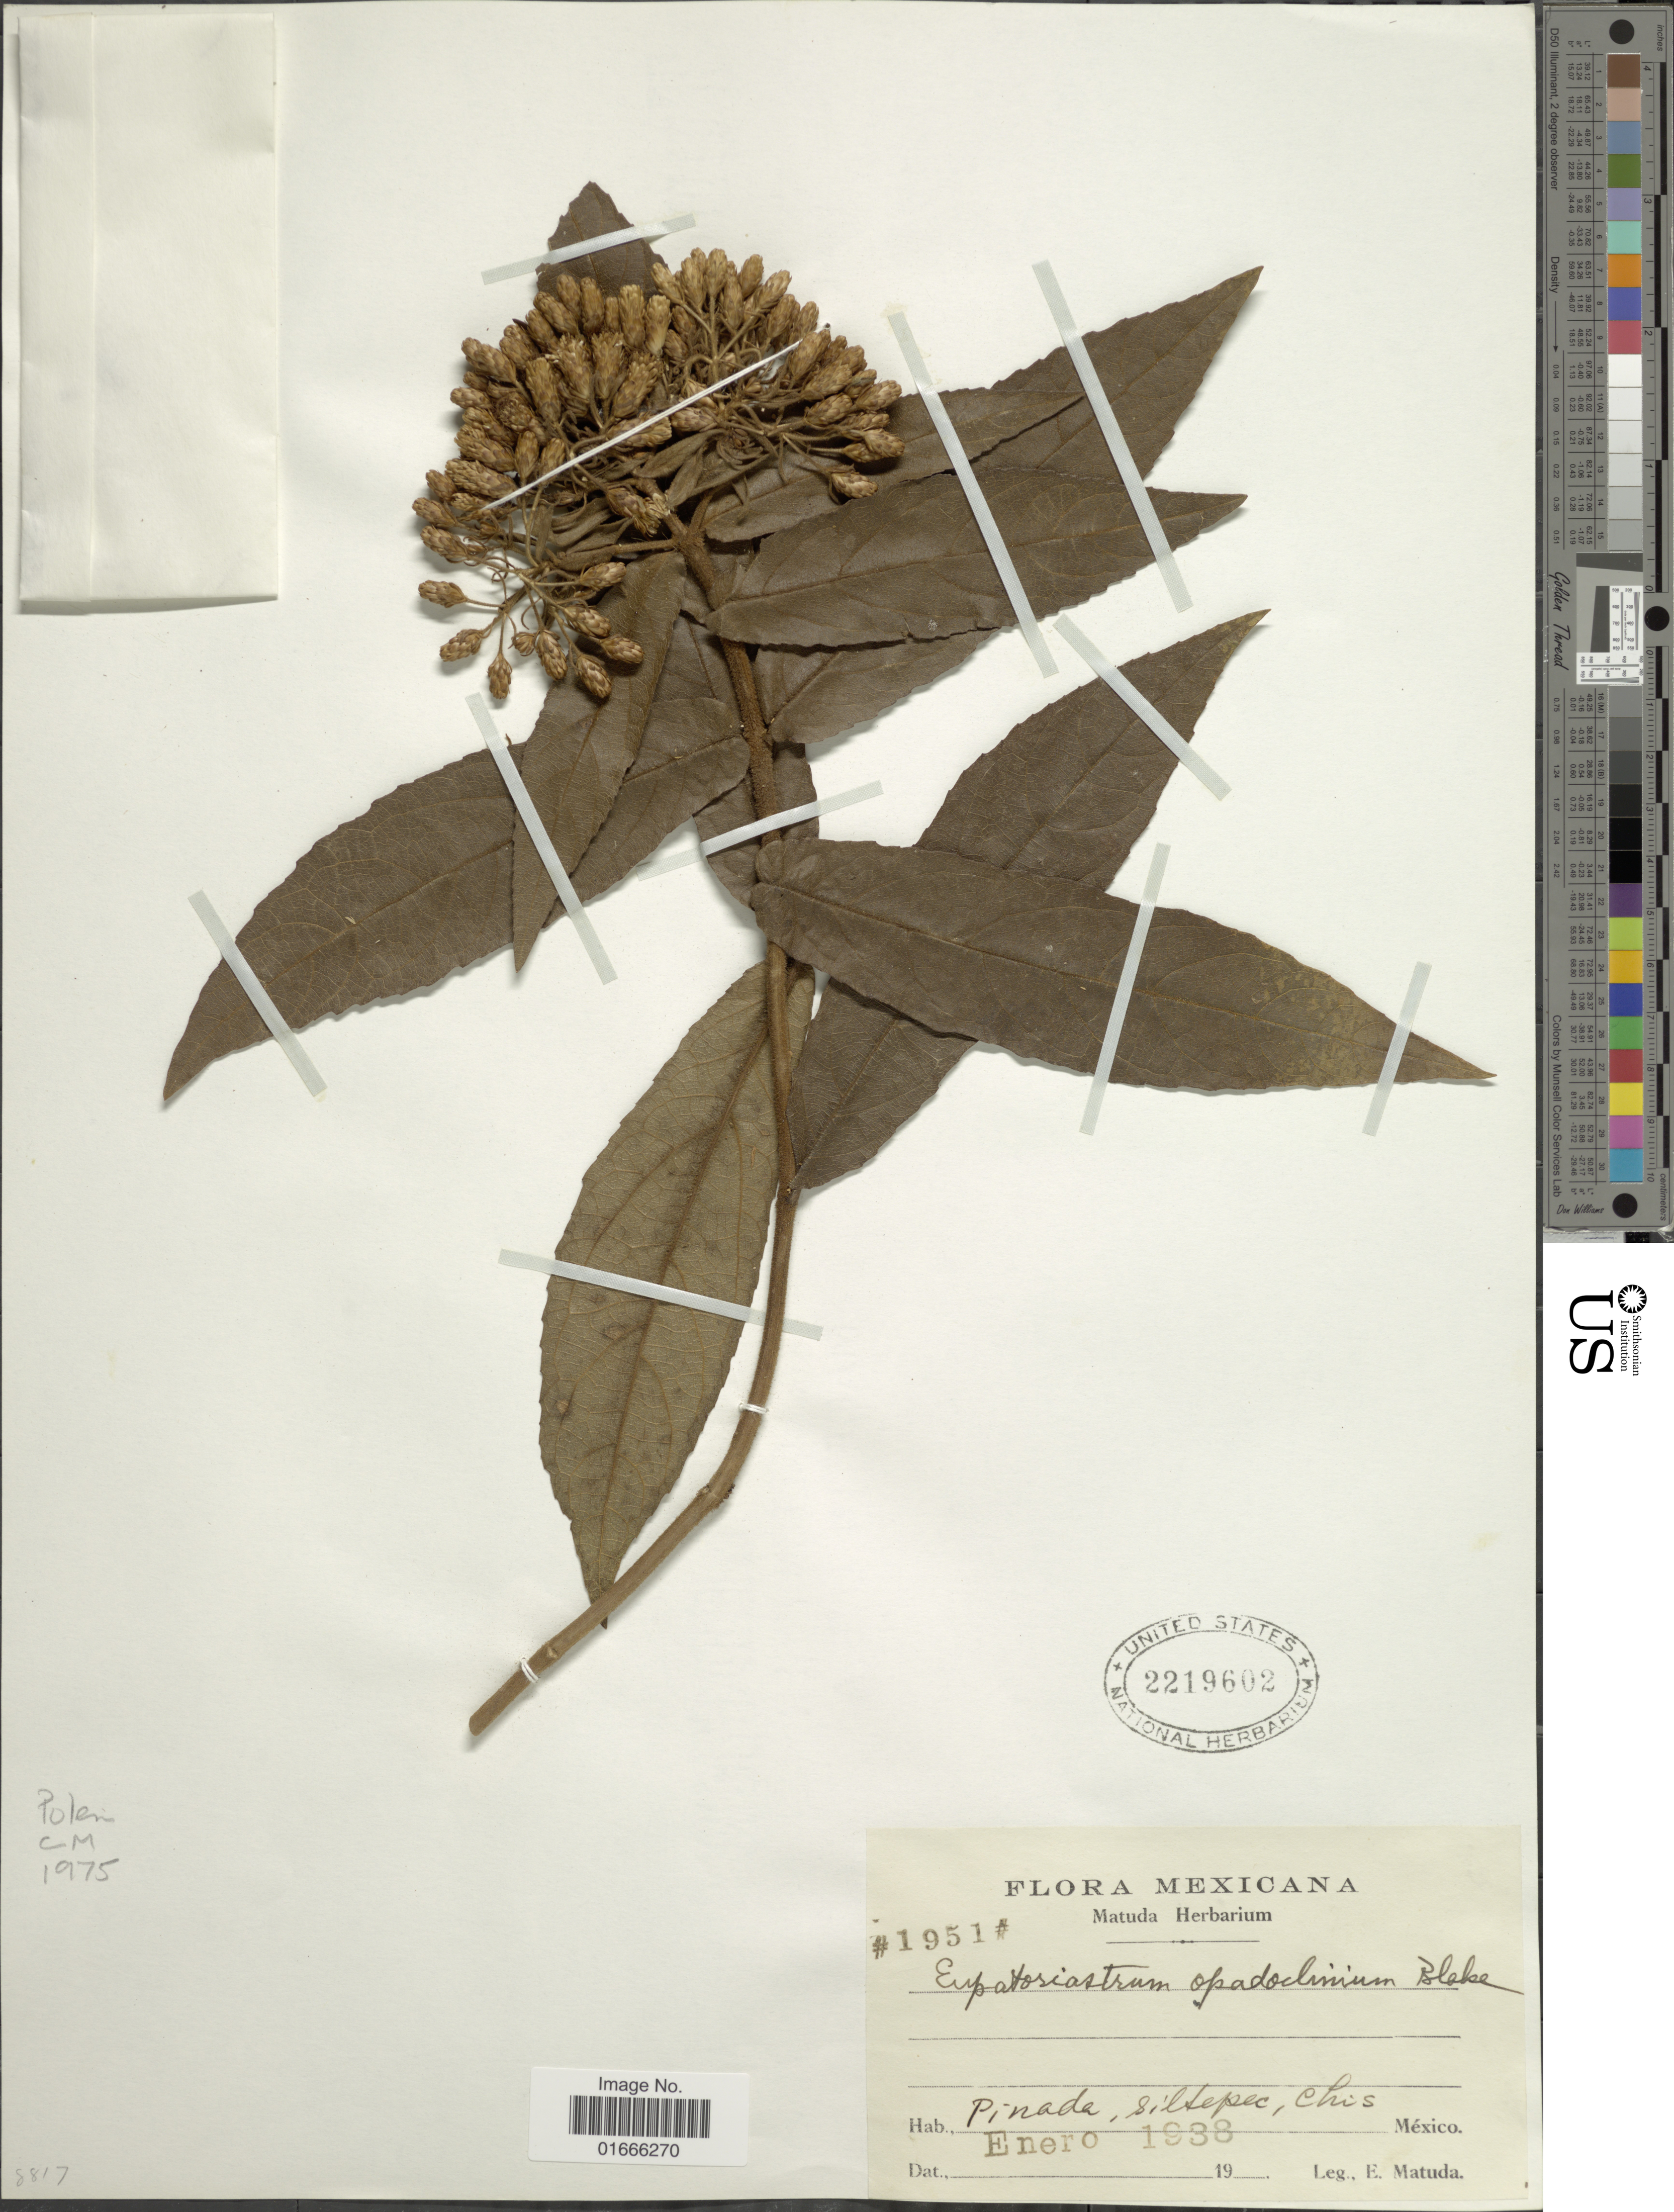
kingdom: Plantae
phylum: Tracheophyta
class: Magnoliopsida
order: Asterales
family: Asteraceae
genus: Chromolaena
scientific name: Chromolaena opadoclinia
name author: (Blake) R.M. King & H. Rob.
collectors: E. Matuda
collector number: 1951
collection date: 1938-01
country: Mexico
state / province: Chiapas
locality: Pinada, siltepec, Chis.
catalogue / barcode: US 2219602